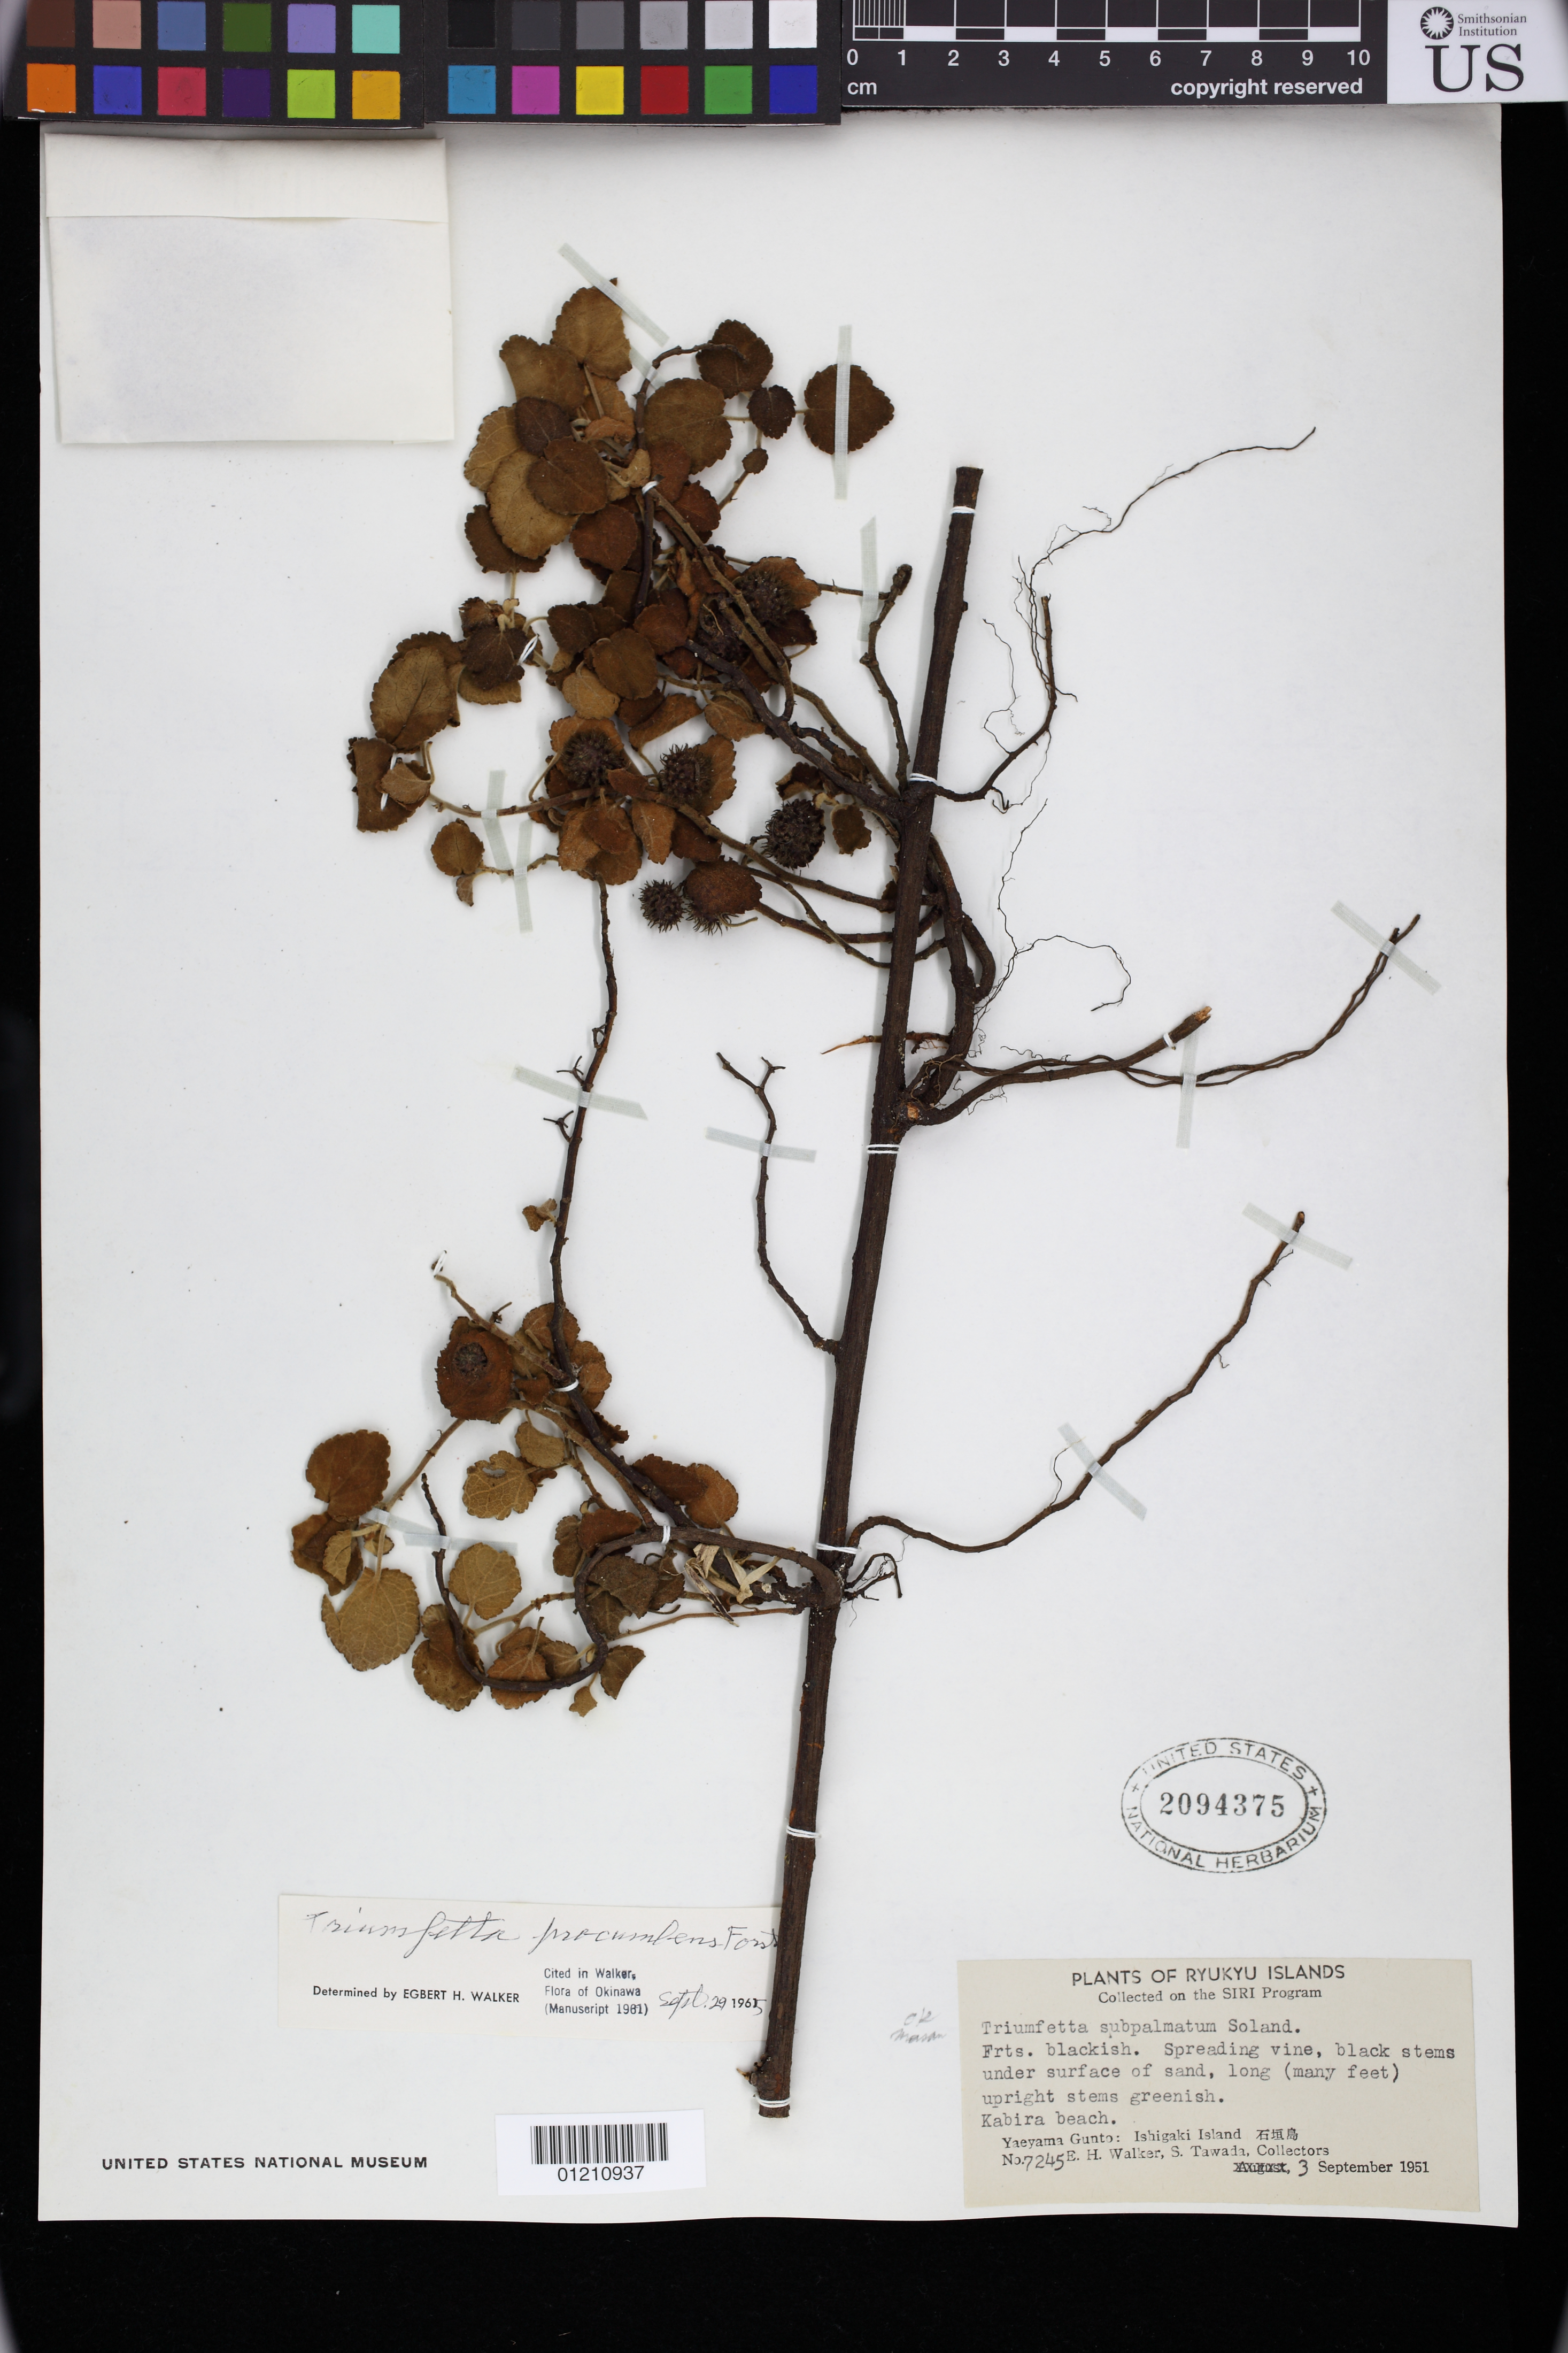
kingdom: Plantae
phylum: Tracheophyta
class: Magnoliopsida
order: Malvales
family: Malvaceae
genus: Triumfetta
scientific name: Triumfetta procumbens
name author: G. Forst.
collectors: E. H. Walker & S. Tawada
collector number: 7245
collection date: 1951-09-03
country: Japan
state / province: Okinawa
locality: Kabira beach.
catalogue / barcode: US 2094375